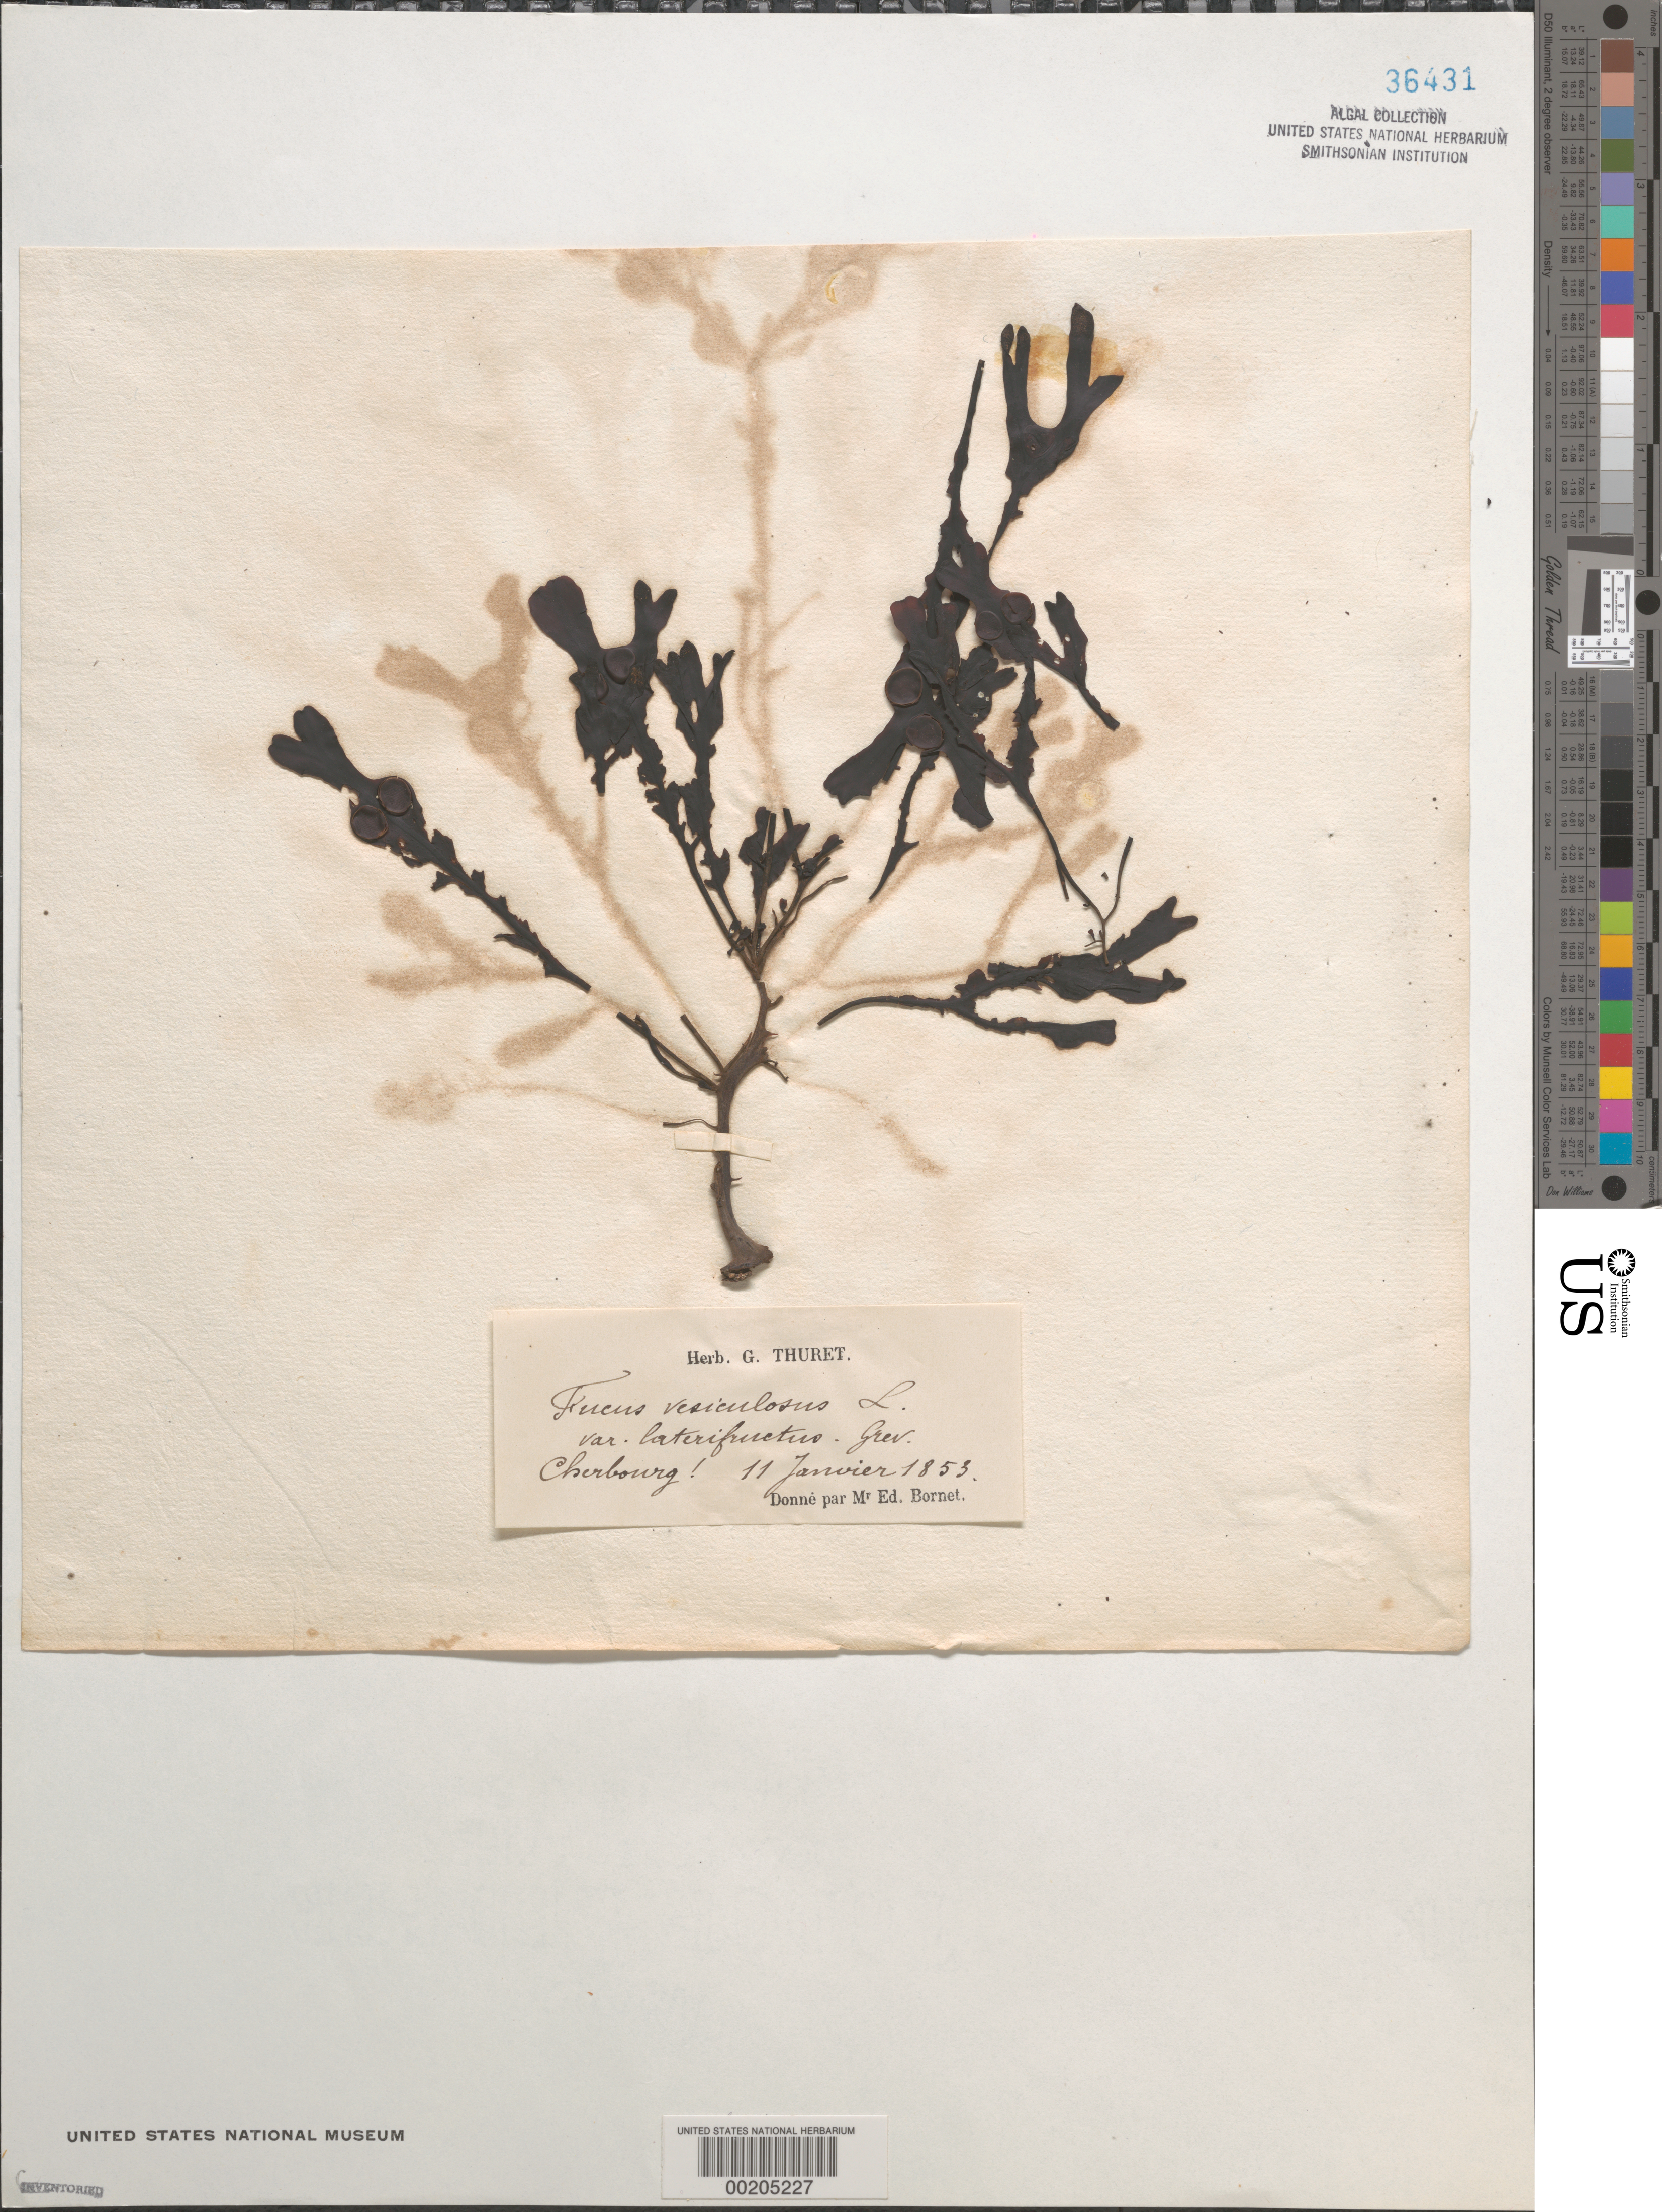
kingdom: Chromista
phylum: Ochrophyta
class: Phaeophyceae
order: Fucales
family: Fucaceae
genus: Fucus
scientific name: Fucus vesiculosus var. laterifructus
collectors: Thuret, G. (herbarium)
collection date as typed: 11 Jan 1853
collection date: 1853-01-11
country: France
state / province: Normandie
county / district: Manche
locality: Cherbourg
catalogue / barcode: US 36431